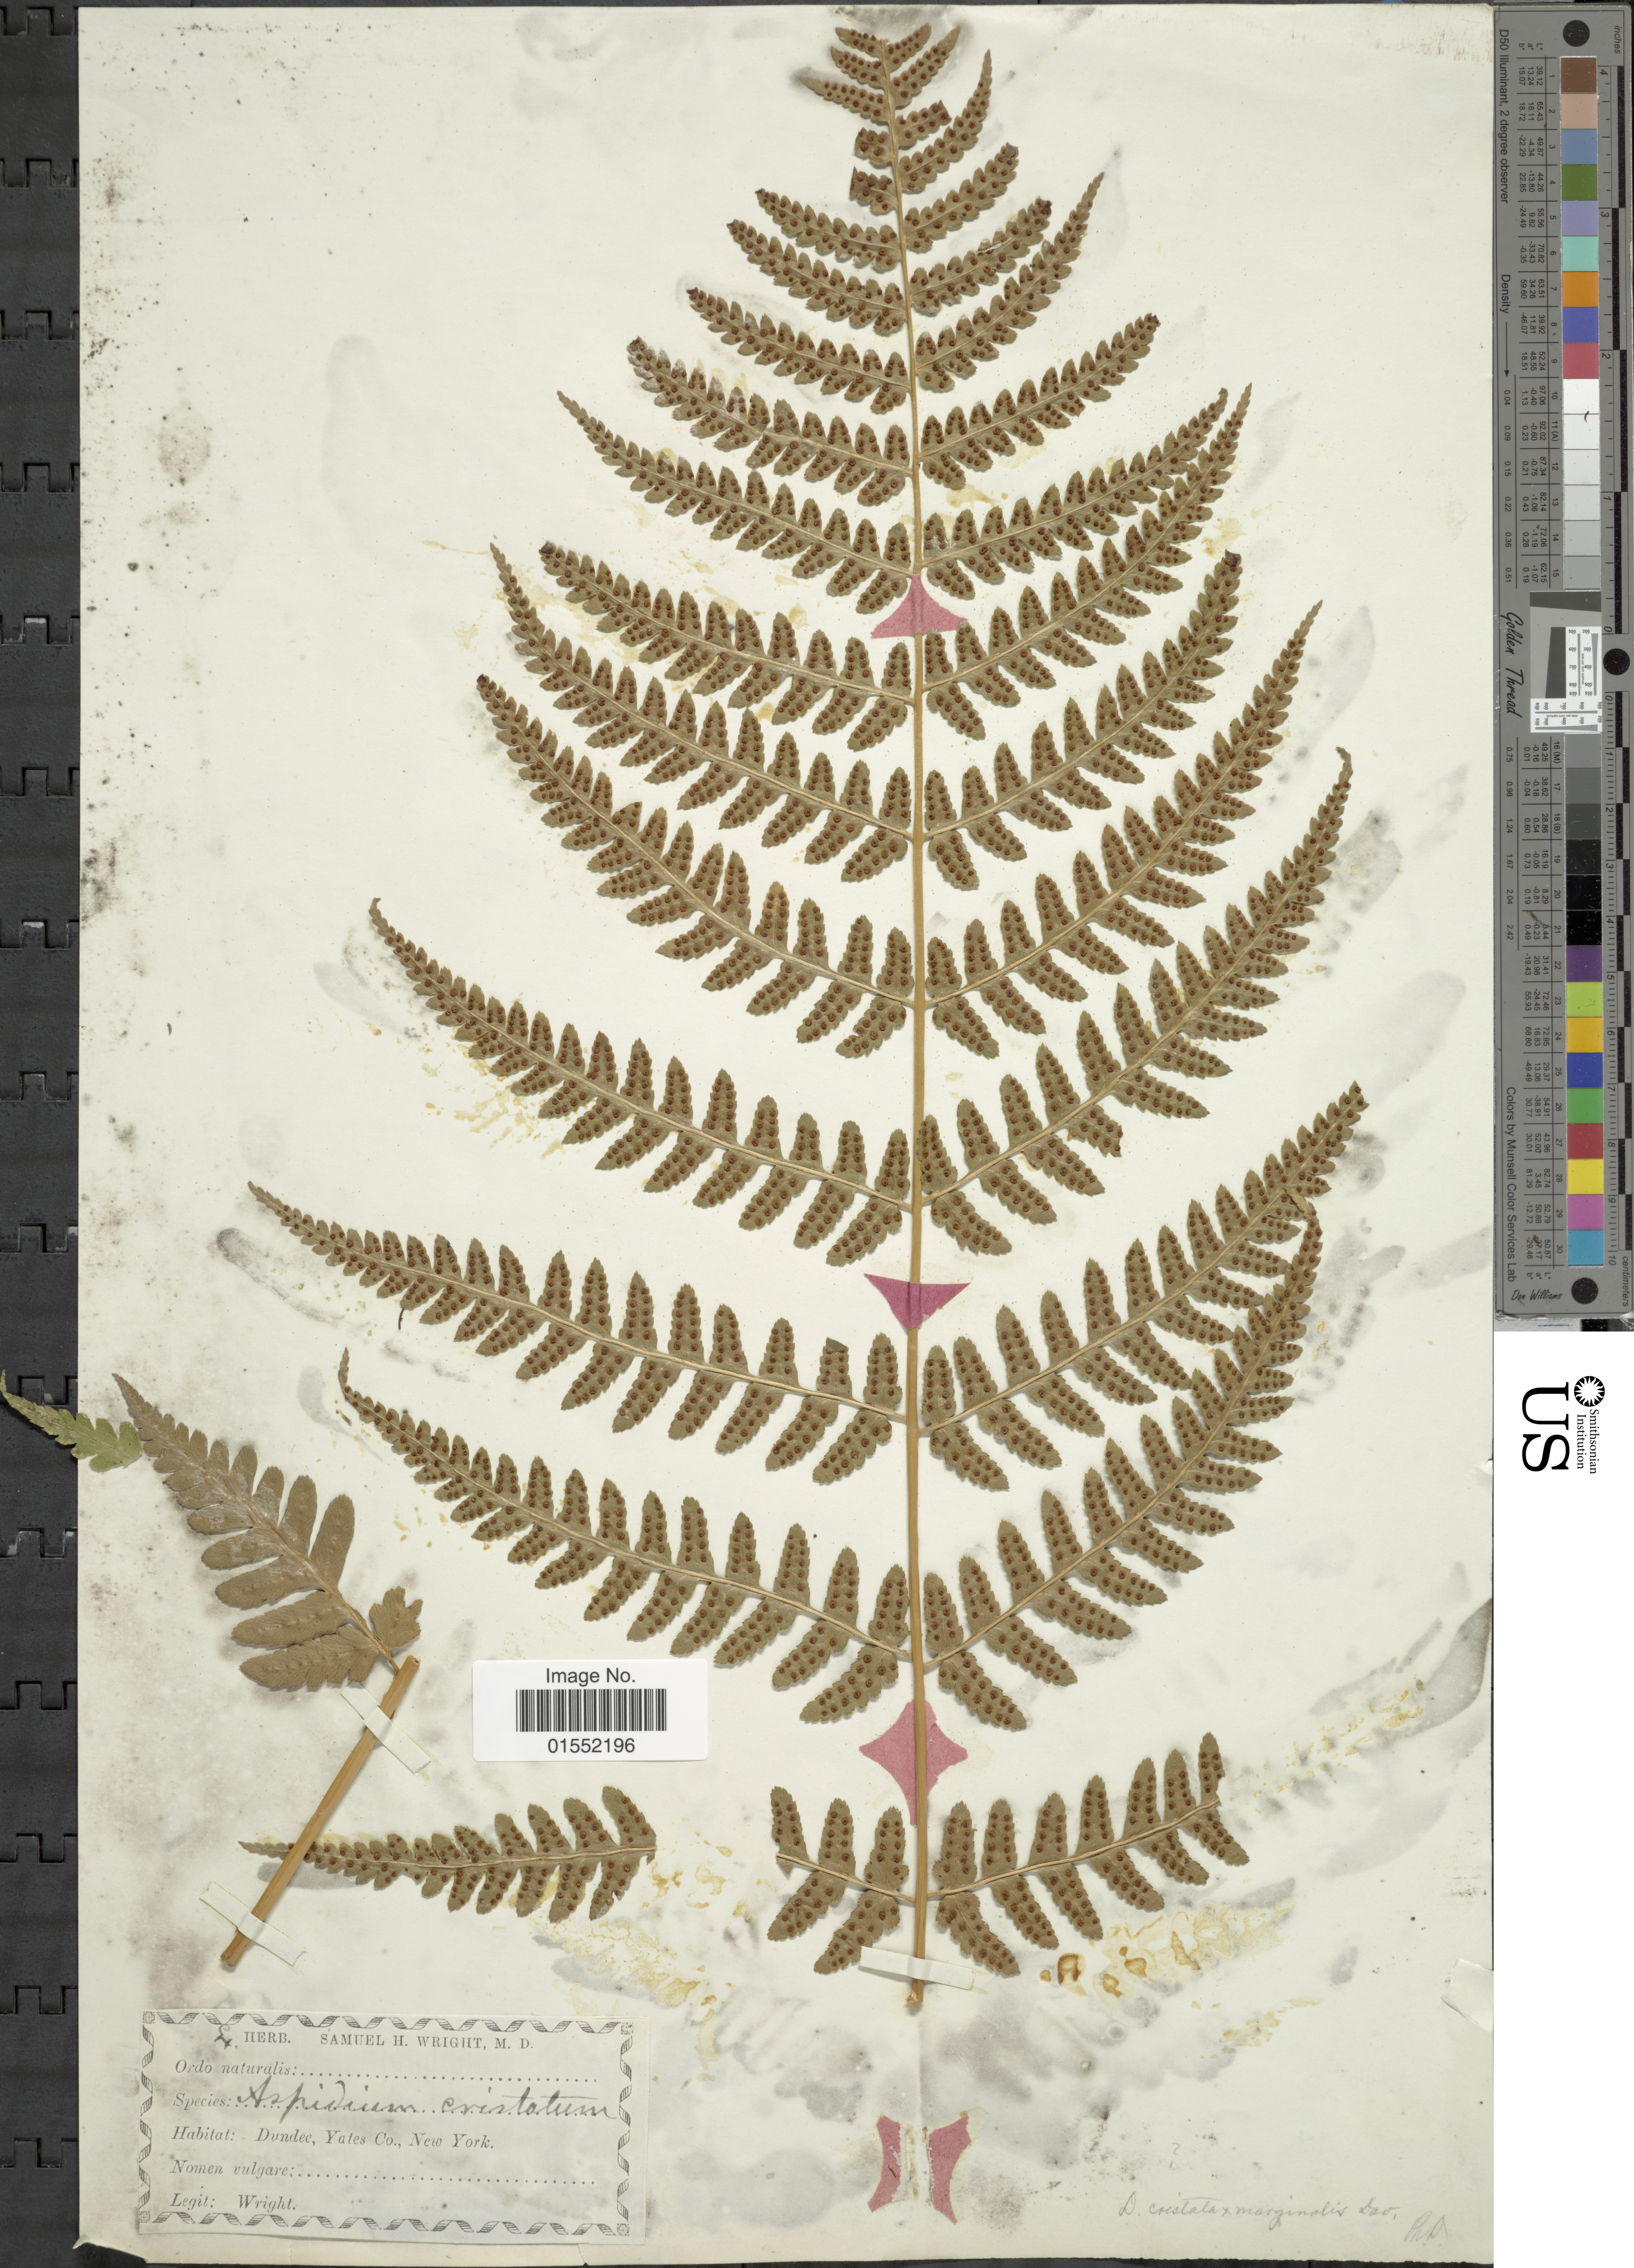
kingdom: Plantae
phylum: Tracheophyta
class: Polypodiopsida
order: Polypodiales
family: Dryopteridaceae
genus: Dryopteris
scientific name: Dryopteris x slossoniae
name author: Wherry ex Lellinger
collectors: Wright, --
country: United States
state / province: New York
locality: Dundee, Yates Co